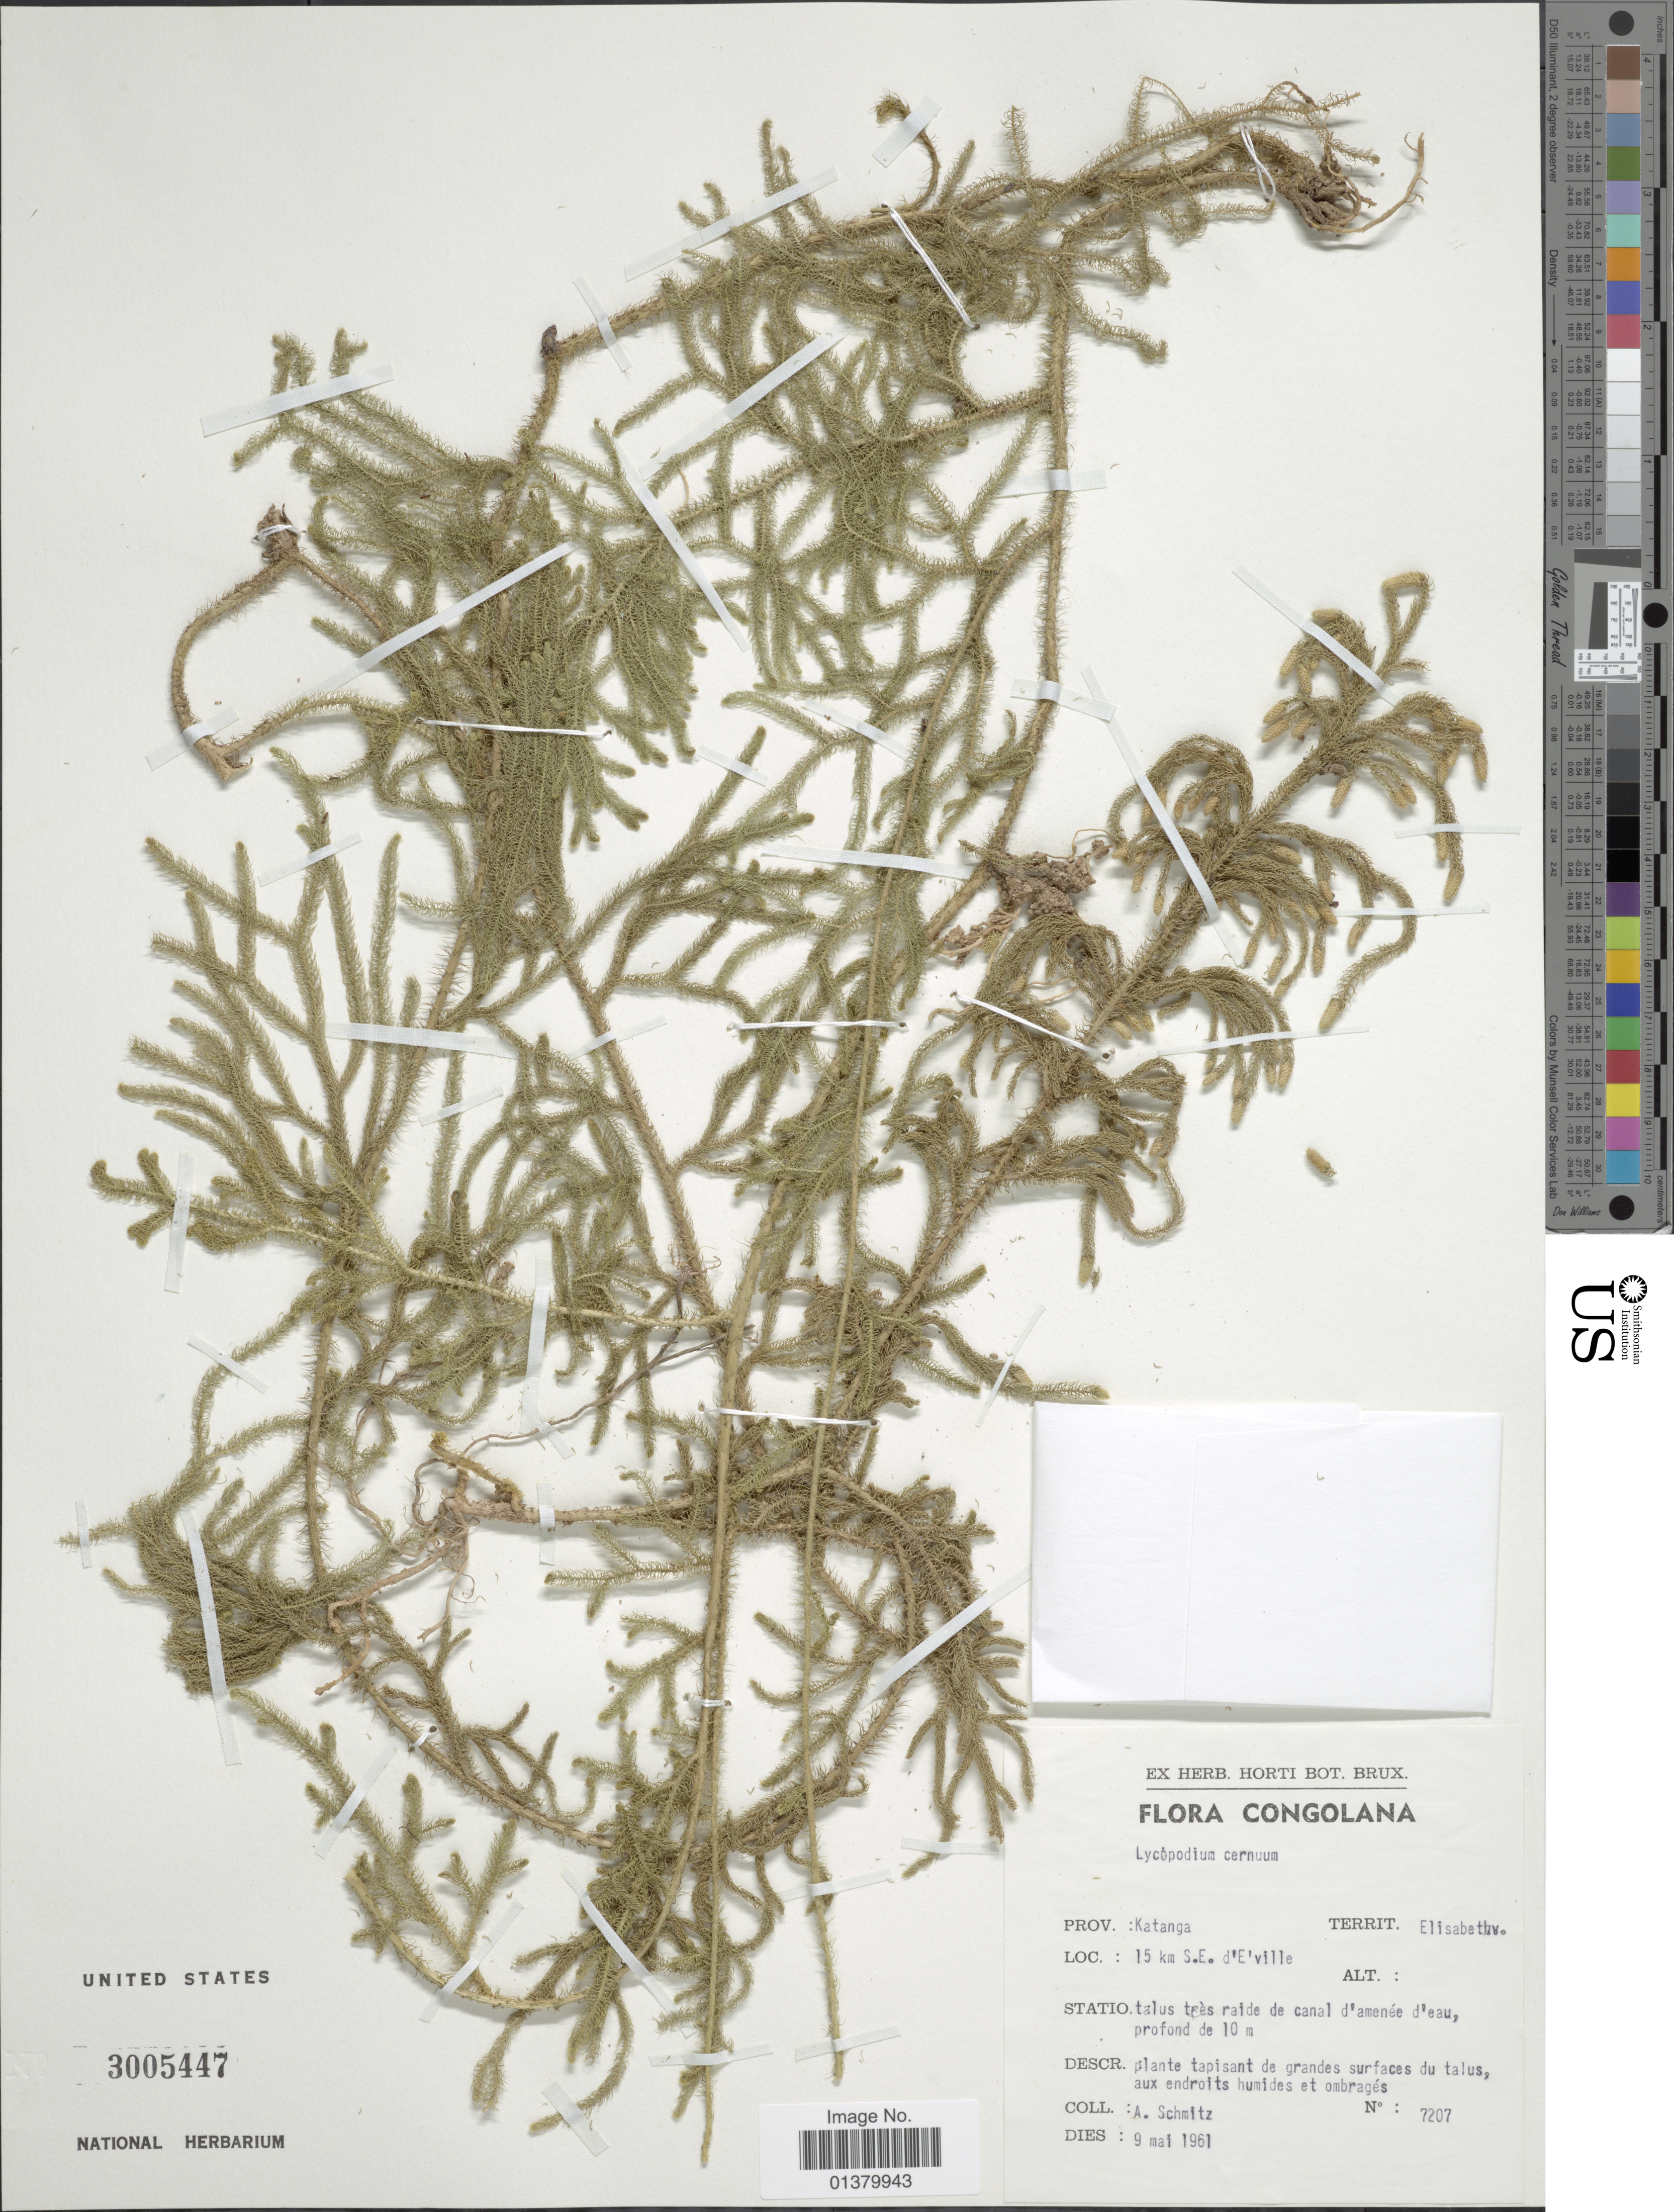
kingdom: Plantae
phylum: Tracheophyta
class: Lycopodiopsida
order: Lycopodiales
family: Lycopodiaceae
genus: Palhinhaea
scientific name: Palhinhaea cernua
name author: (L.) Vasc. & Franco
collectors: A. Schmitz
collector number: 7207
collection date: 1961-05-09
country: Congo, Democratic Republic of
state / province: Haut-Katanga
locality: Territ: Elisabeth, 15 km S.E. d'Eville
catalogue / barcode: US 3005447